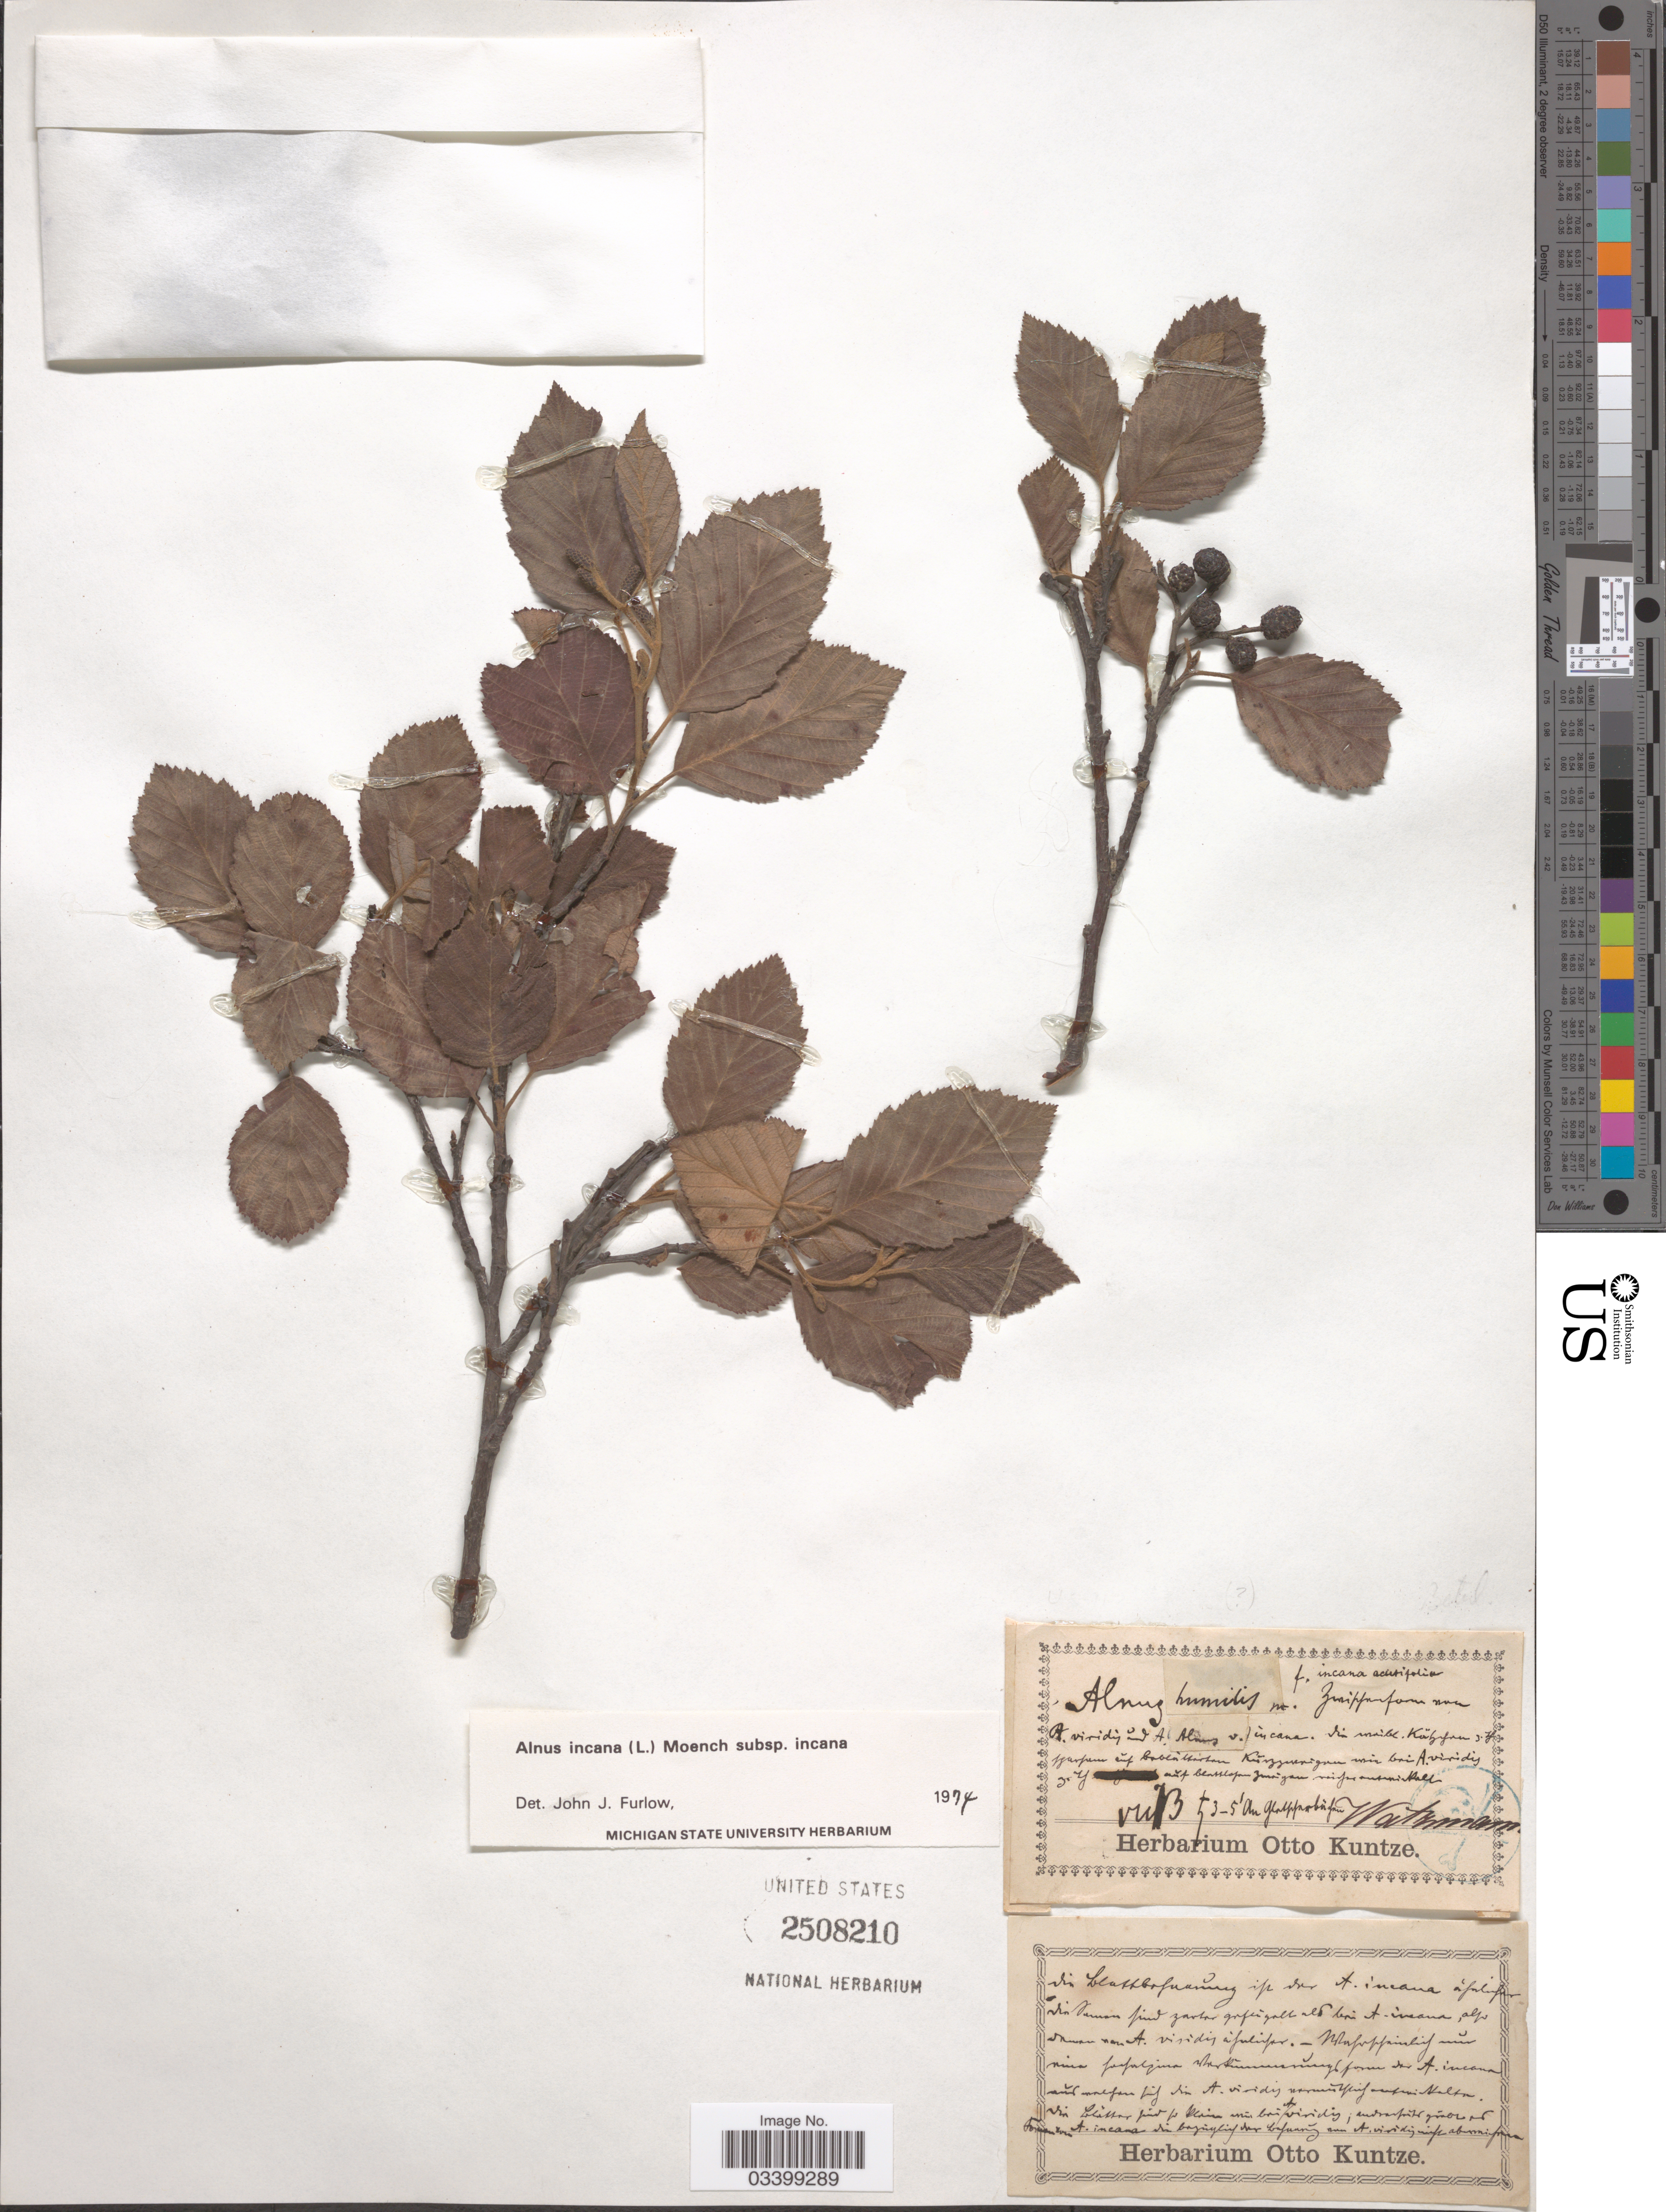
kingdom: Plantae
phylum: Tracheophyta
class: Magnoliopsida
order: Fagales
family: Betulaceae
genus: Alnus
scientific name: Alnus incana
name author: (L.) Moench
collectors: -. Watzmann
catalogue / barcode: US 2508210